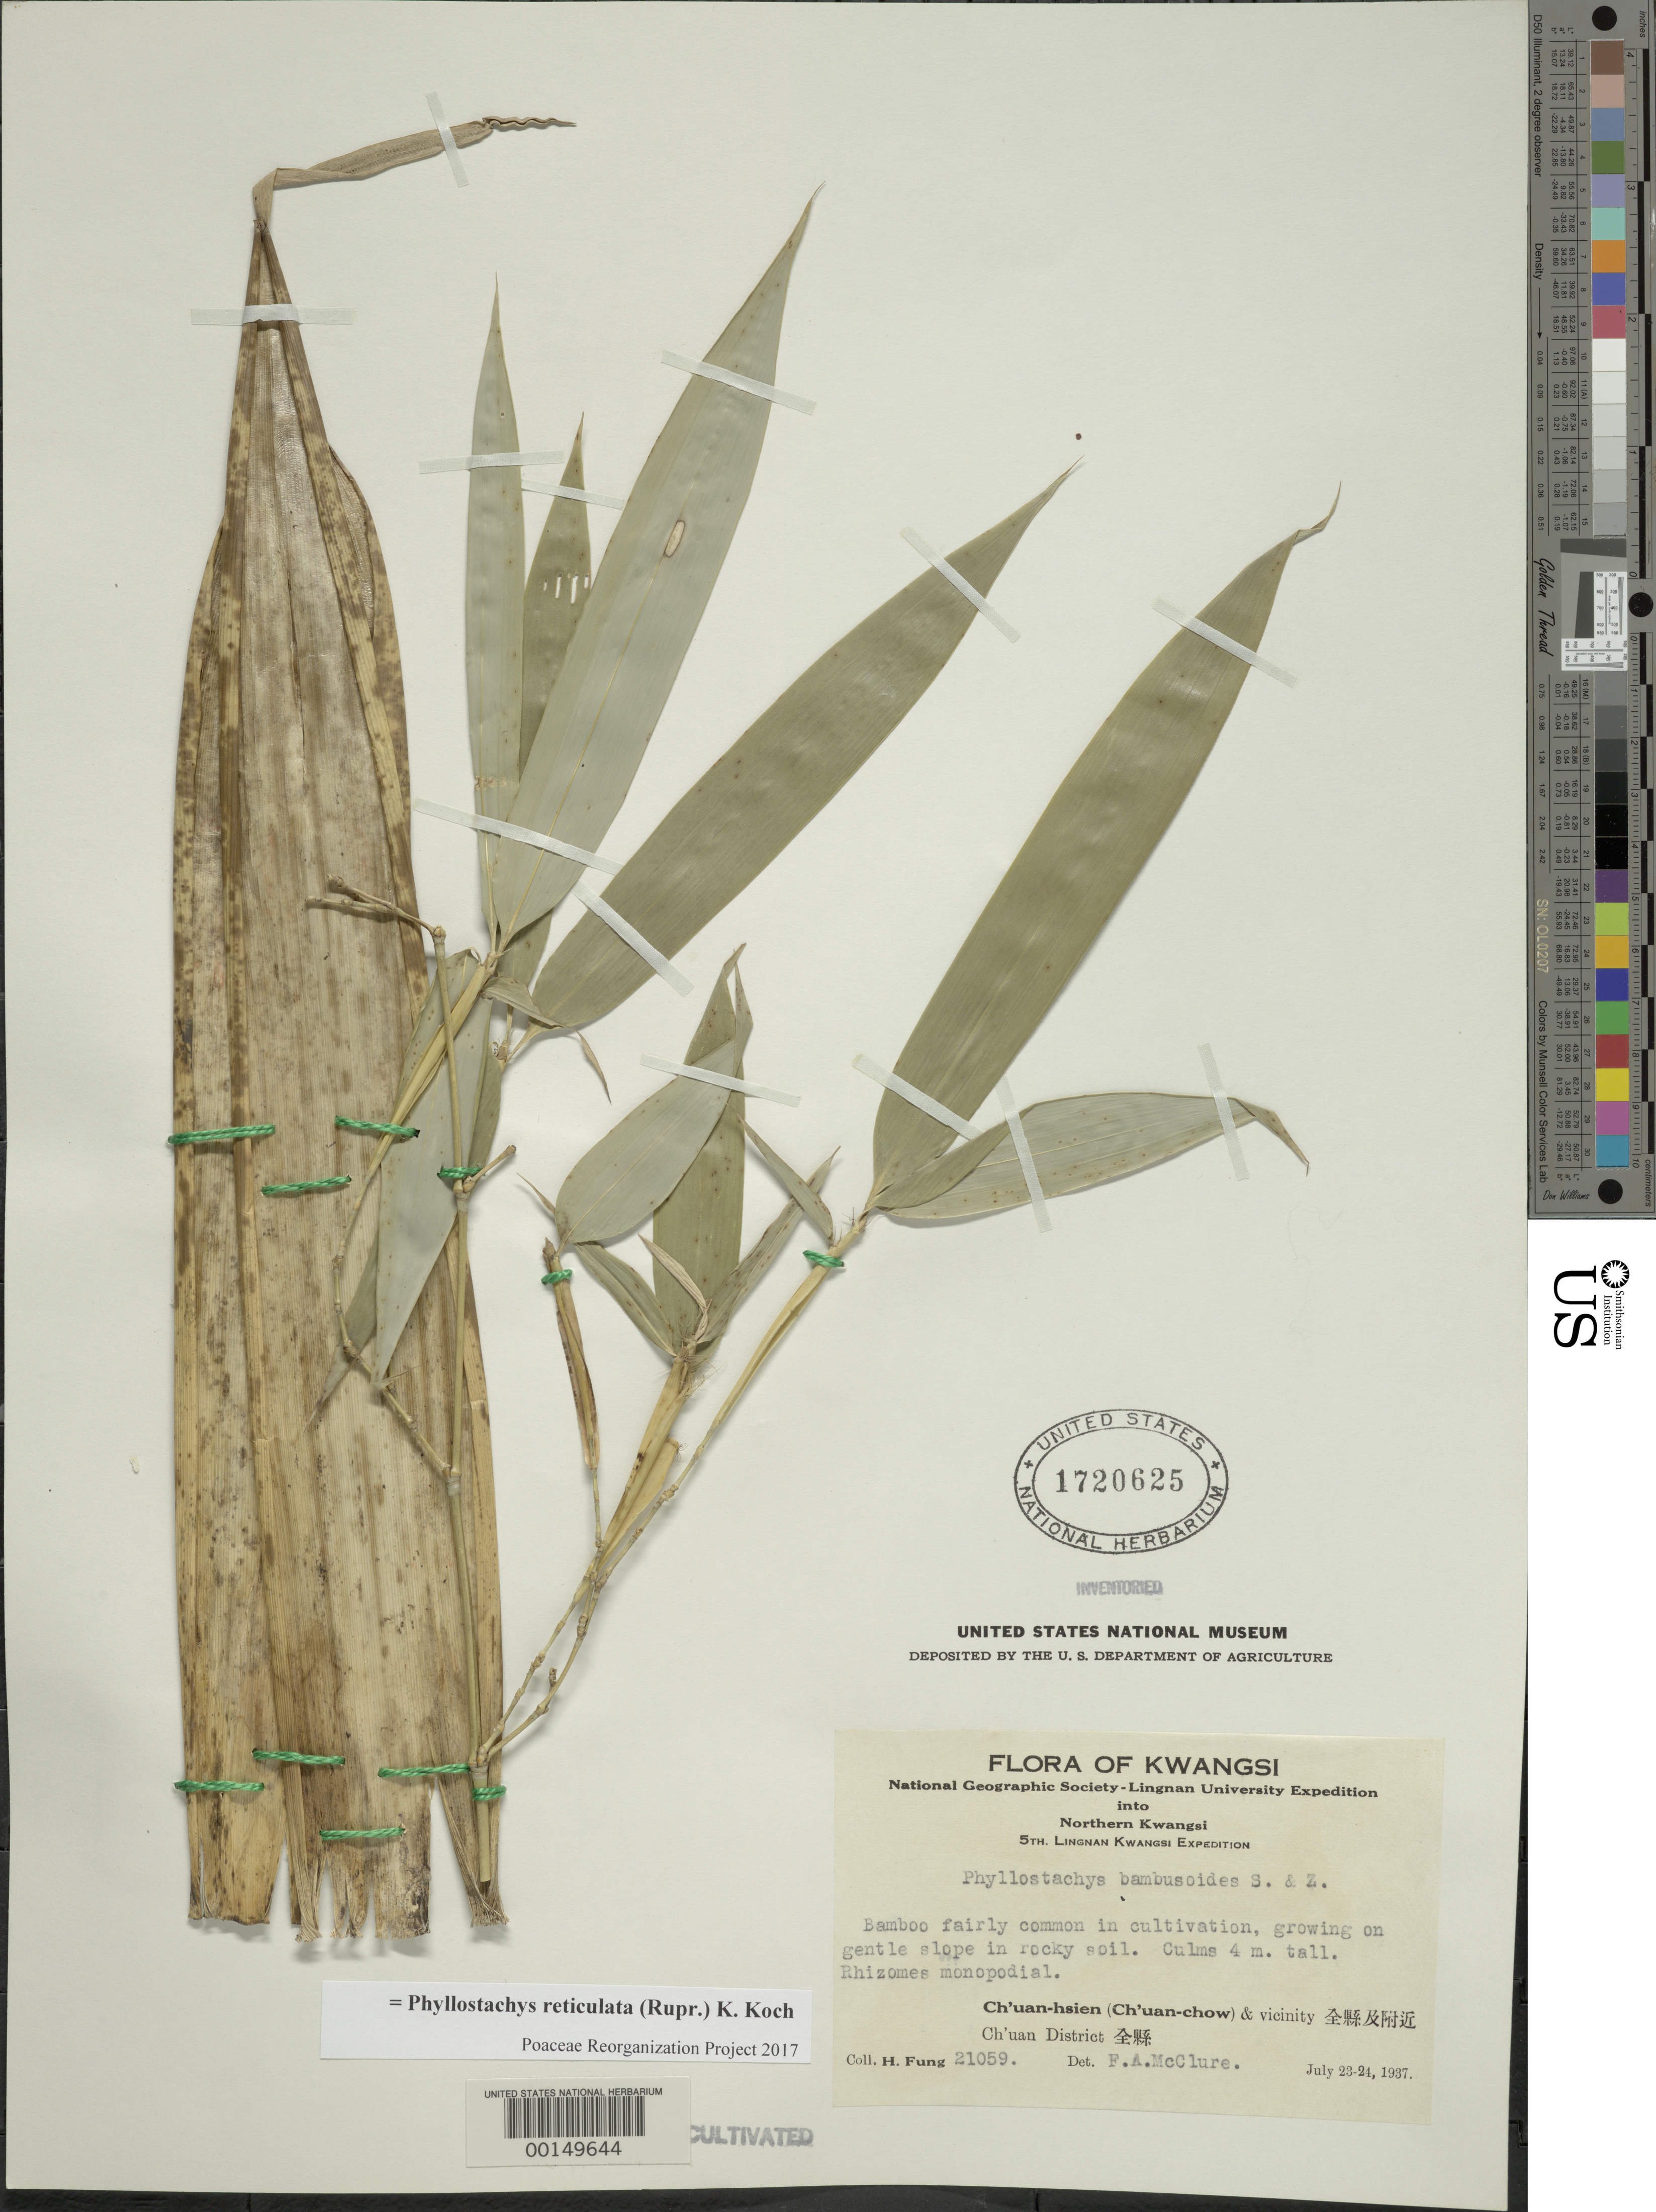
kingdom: Plantae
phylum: Tracheophyta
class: Liliopsida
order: Poales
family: Poaceae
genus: Phyllostachys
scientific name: Phyllostachys reticulata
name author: (Rupr.) K. Koch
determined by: Poaceae Reorganization Project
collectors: H. L. Fung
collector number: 21059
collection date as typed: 23 Jul 1937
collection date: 1937-07-23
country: China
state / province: Guangxi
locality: Ch'uan, ch'uan-hsien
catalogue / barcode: US 1720625